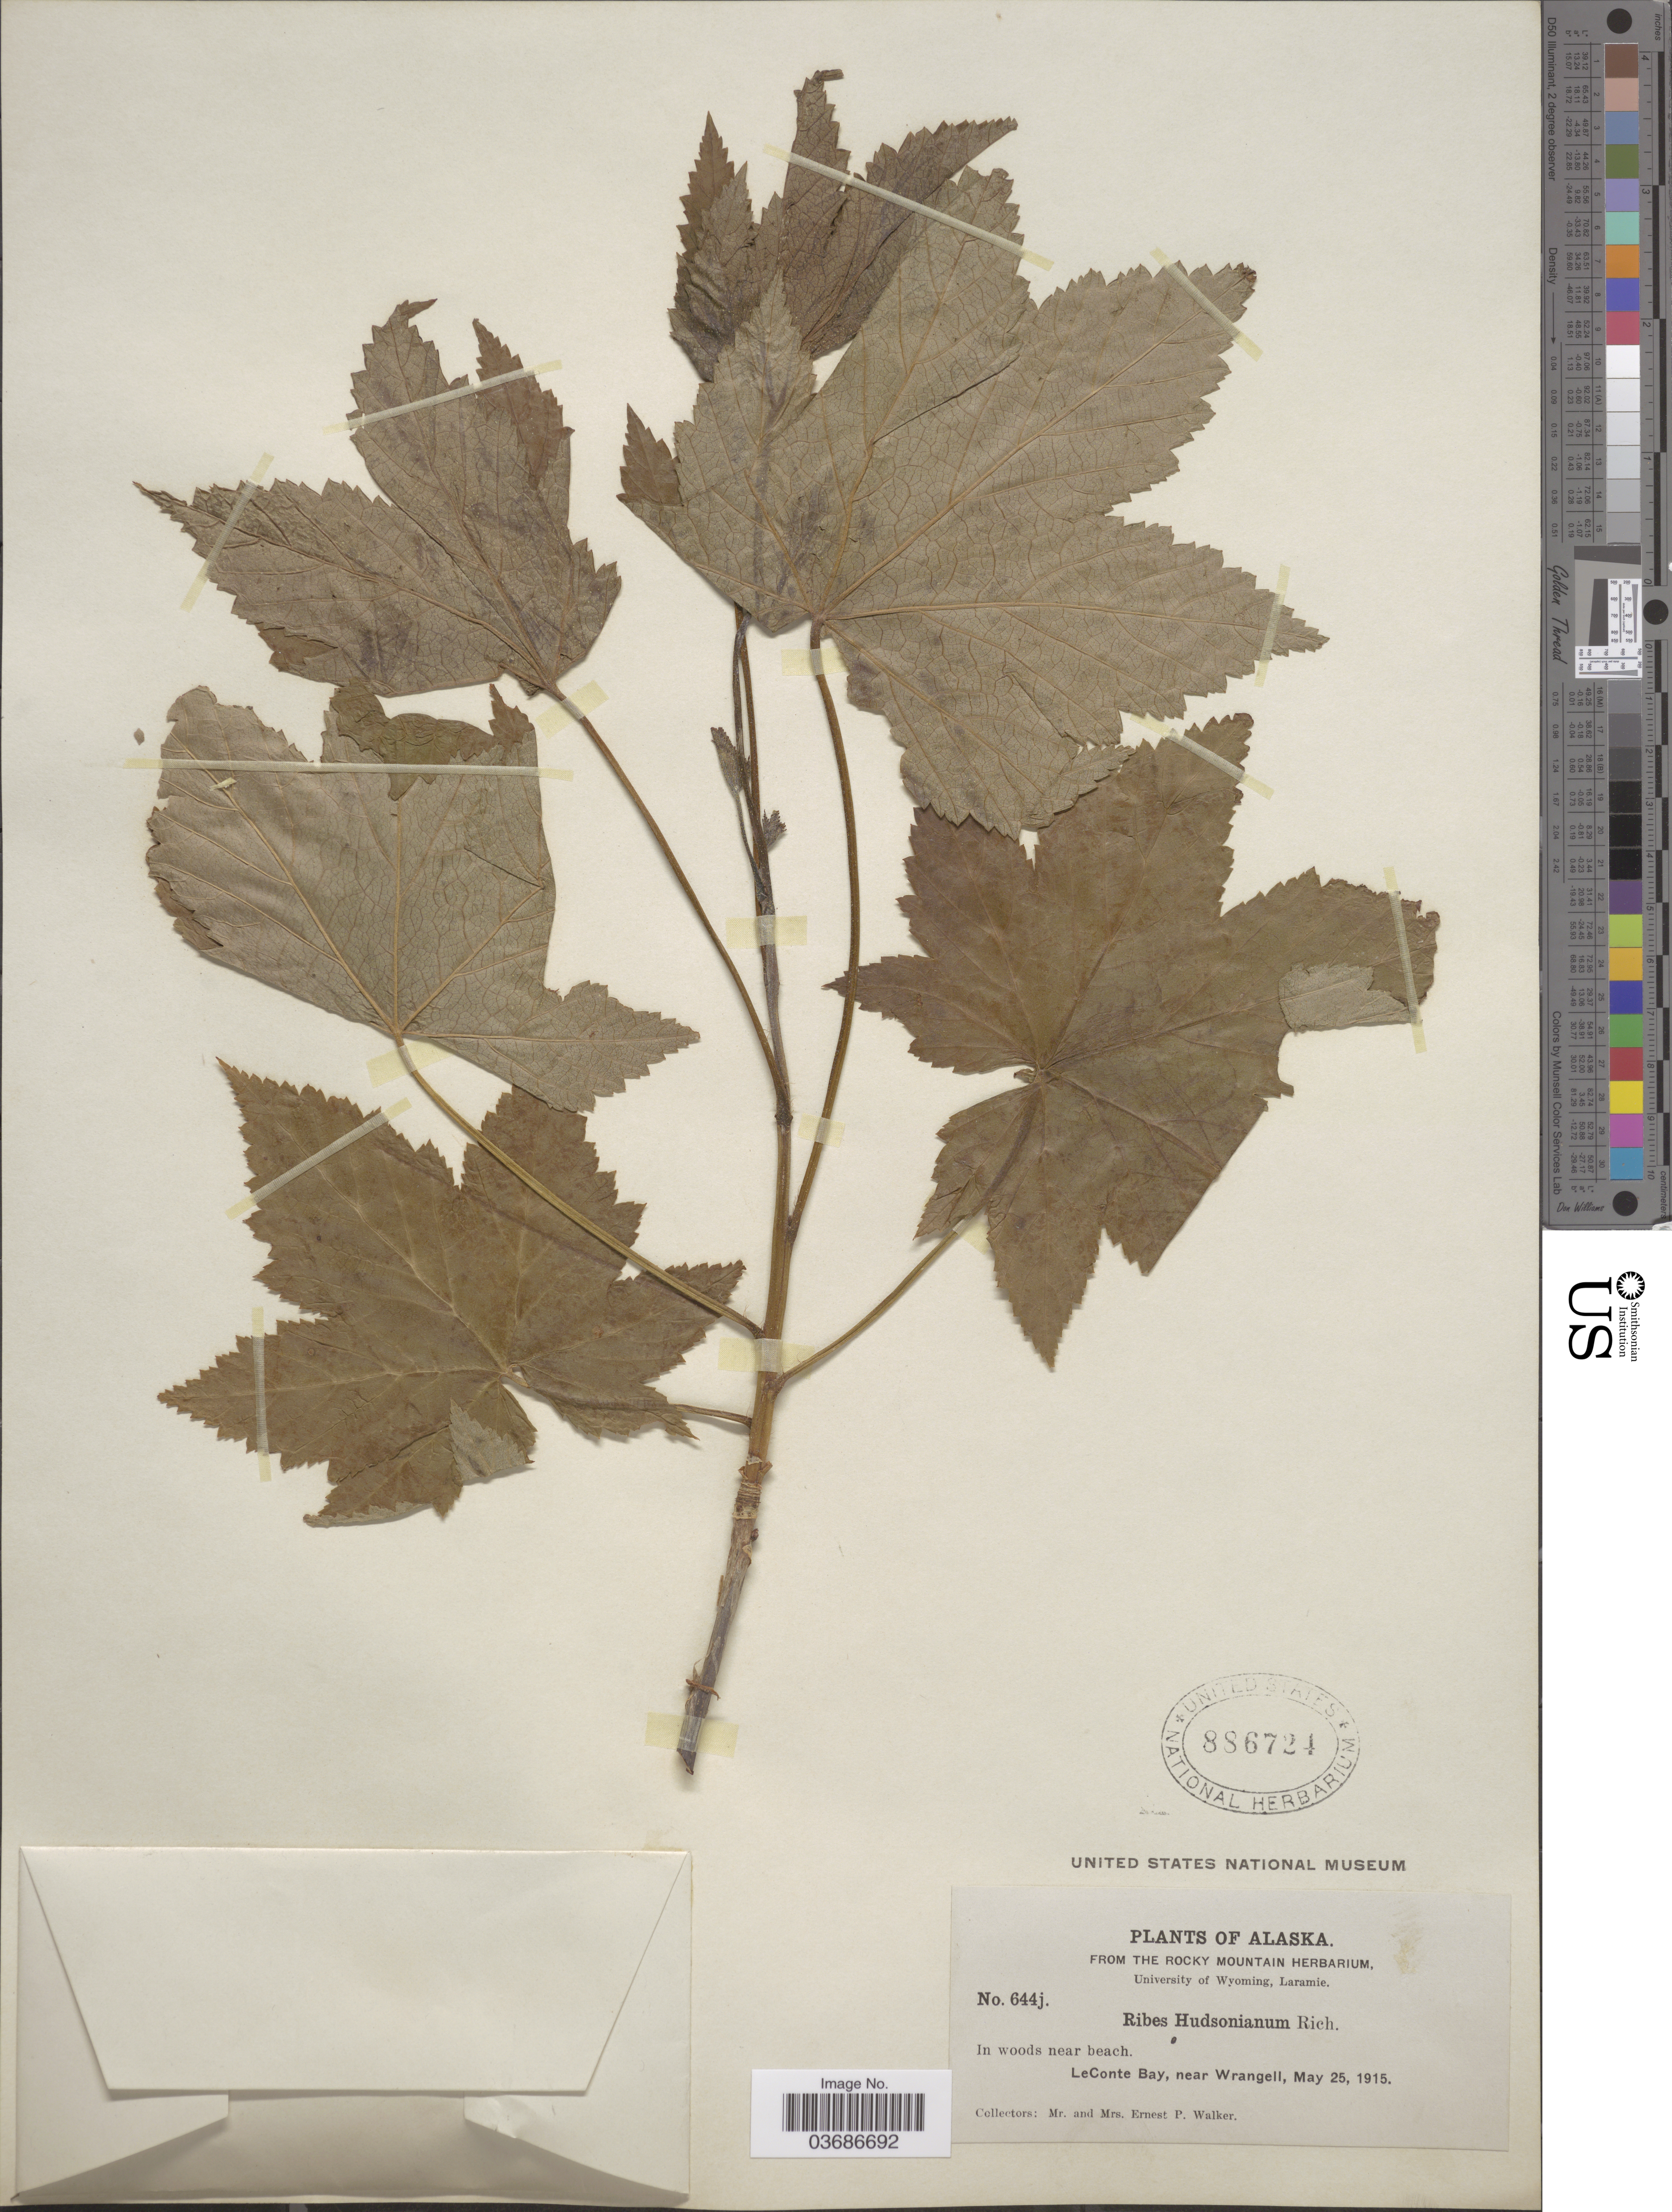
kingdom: Plantae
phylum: Tracheophyta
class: Magnoliopsida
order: Saxifragales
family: Grossulariaceae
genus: Ribes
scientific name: Ribes bracteosum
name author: Douglas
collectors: E. P. Walker & E. Walker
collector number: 644j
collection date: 1915-05-25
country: United States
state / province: Alaska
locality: LeConte Bay, near Wrangell.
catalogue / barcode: US 886724